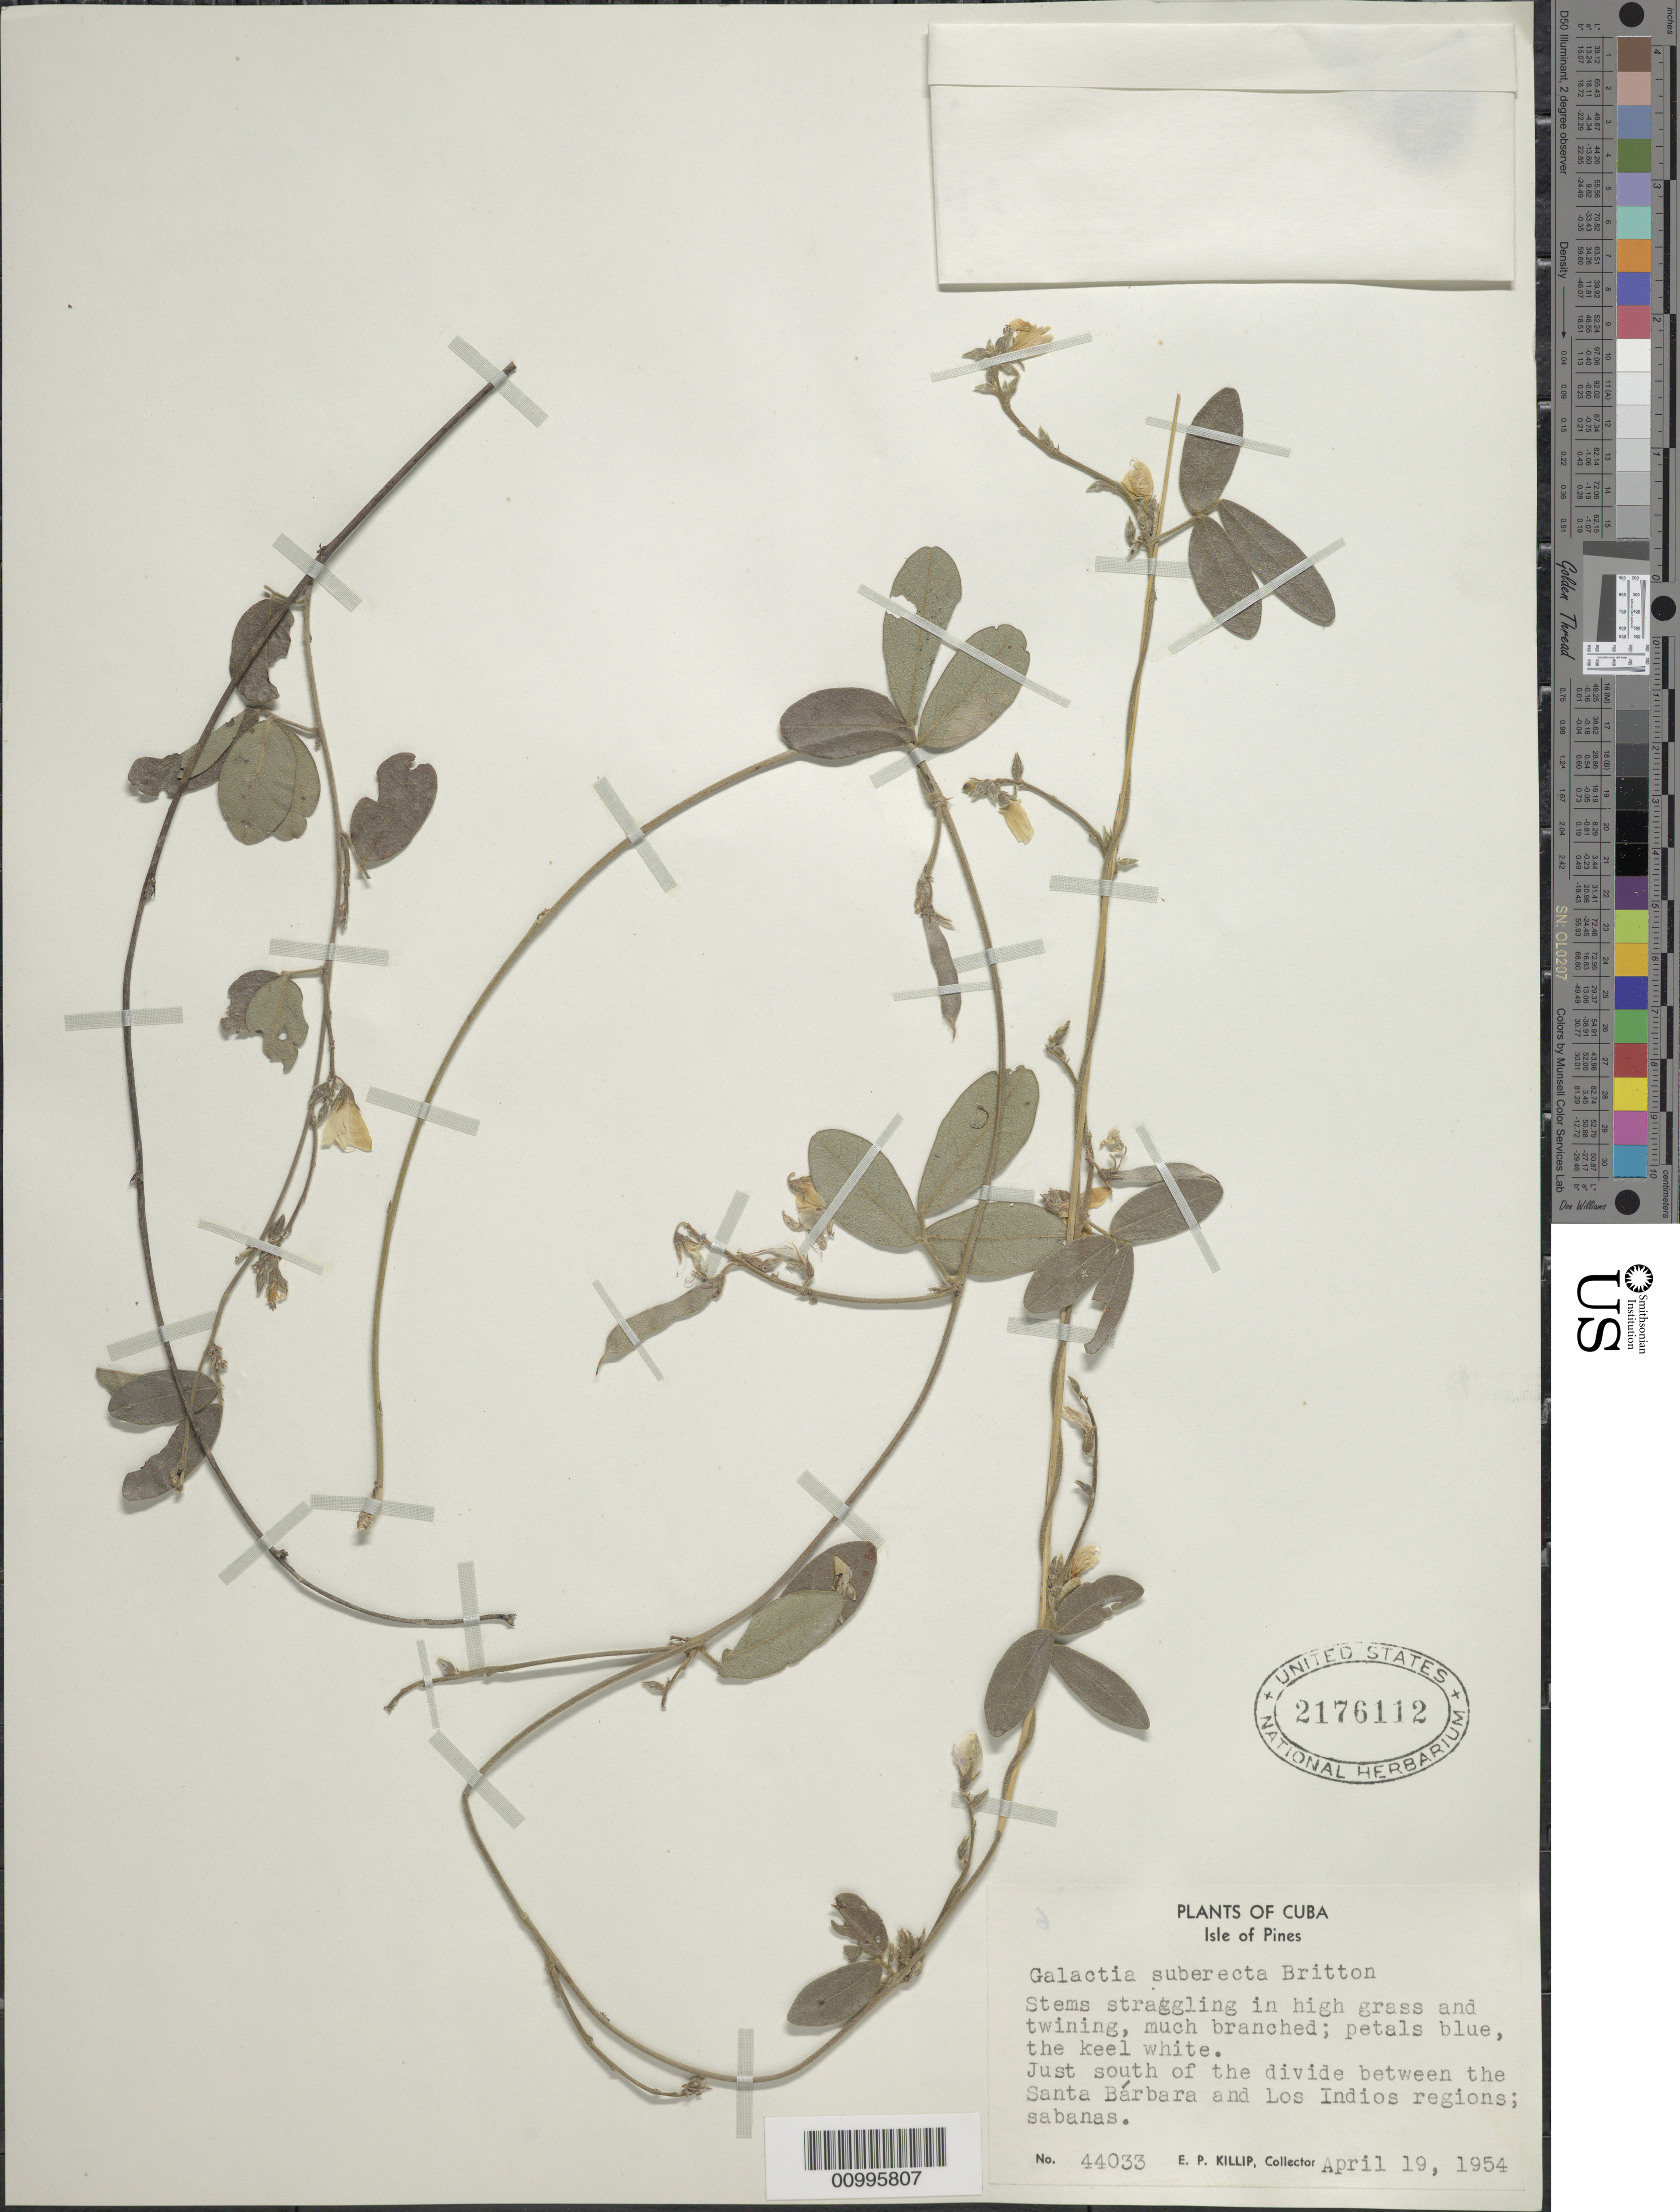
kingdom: Plantae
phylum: Tracheophyta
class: Magnoliopsida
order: Fabales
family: Fabaceae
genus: Galactia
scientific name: Galactia suberecta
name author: Britton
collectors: E. P. Killip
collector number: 44033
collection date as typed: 19 Apr 1954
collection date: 1954-04-19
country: Cuba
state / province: Isla de La Juventud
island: Isla de la Javentud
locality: S of the divide between the Santa Barbara and los indios regions; Sebanas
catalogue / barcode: US 2176112